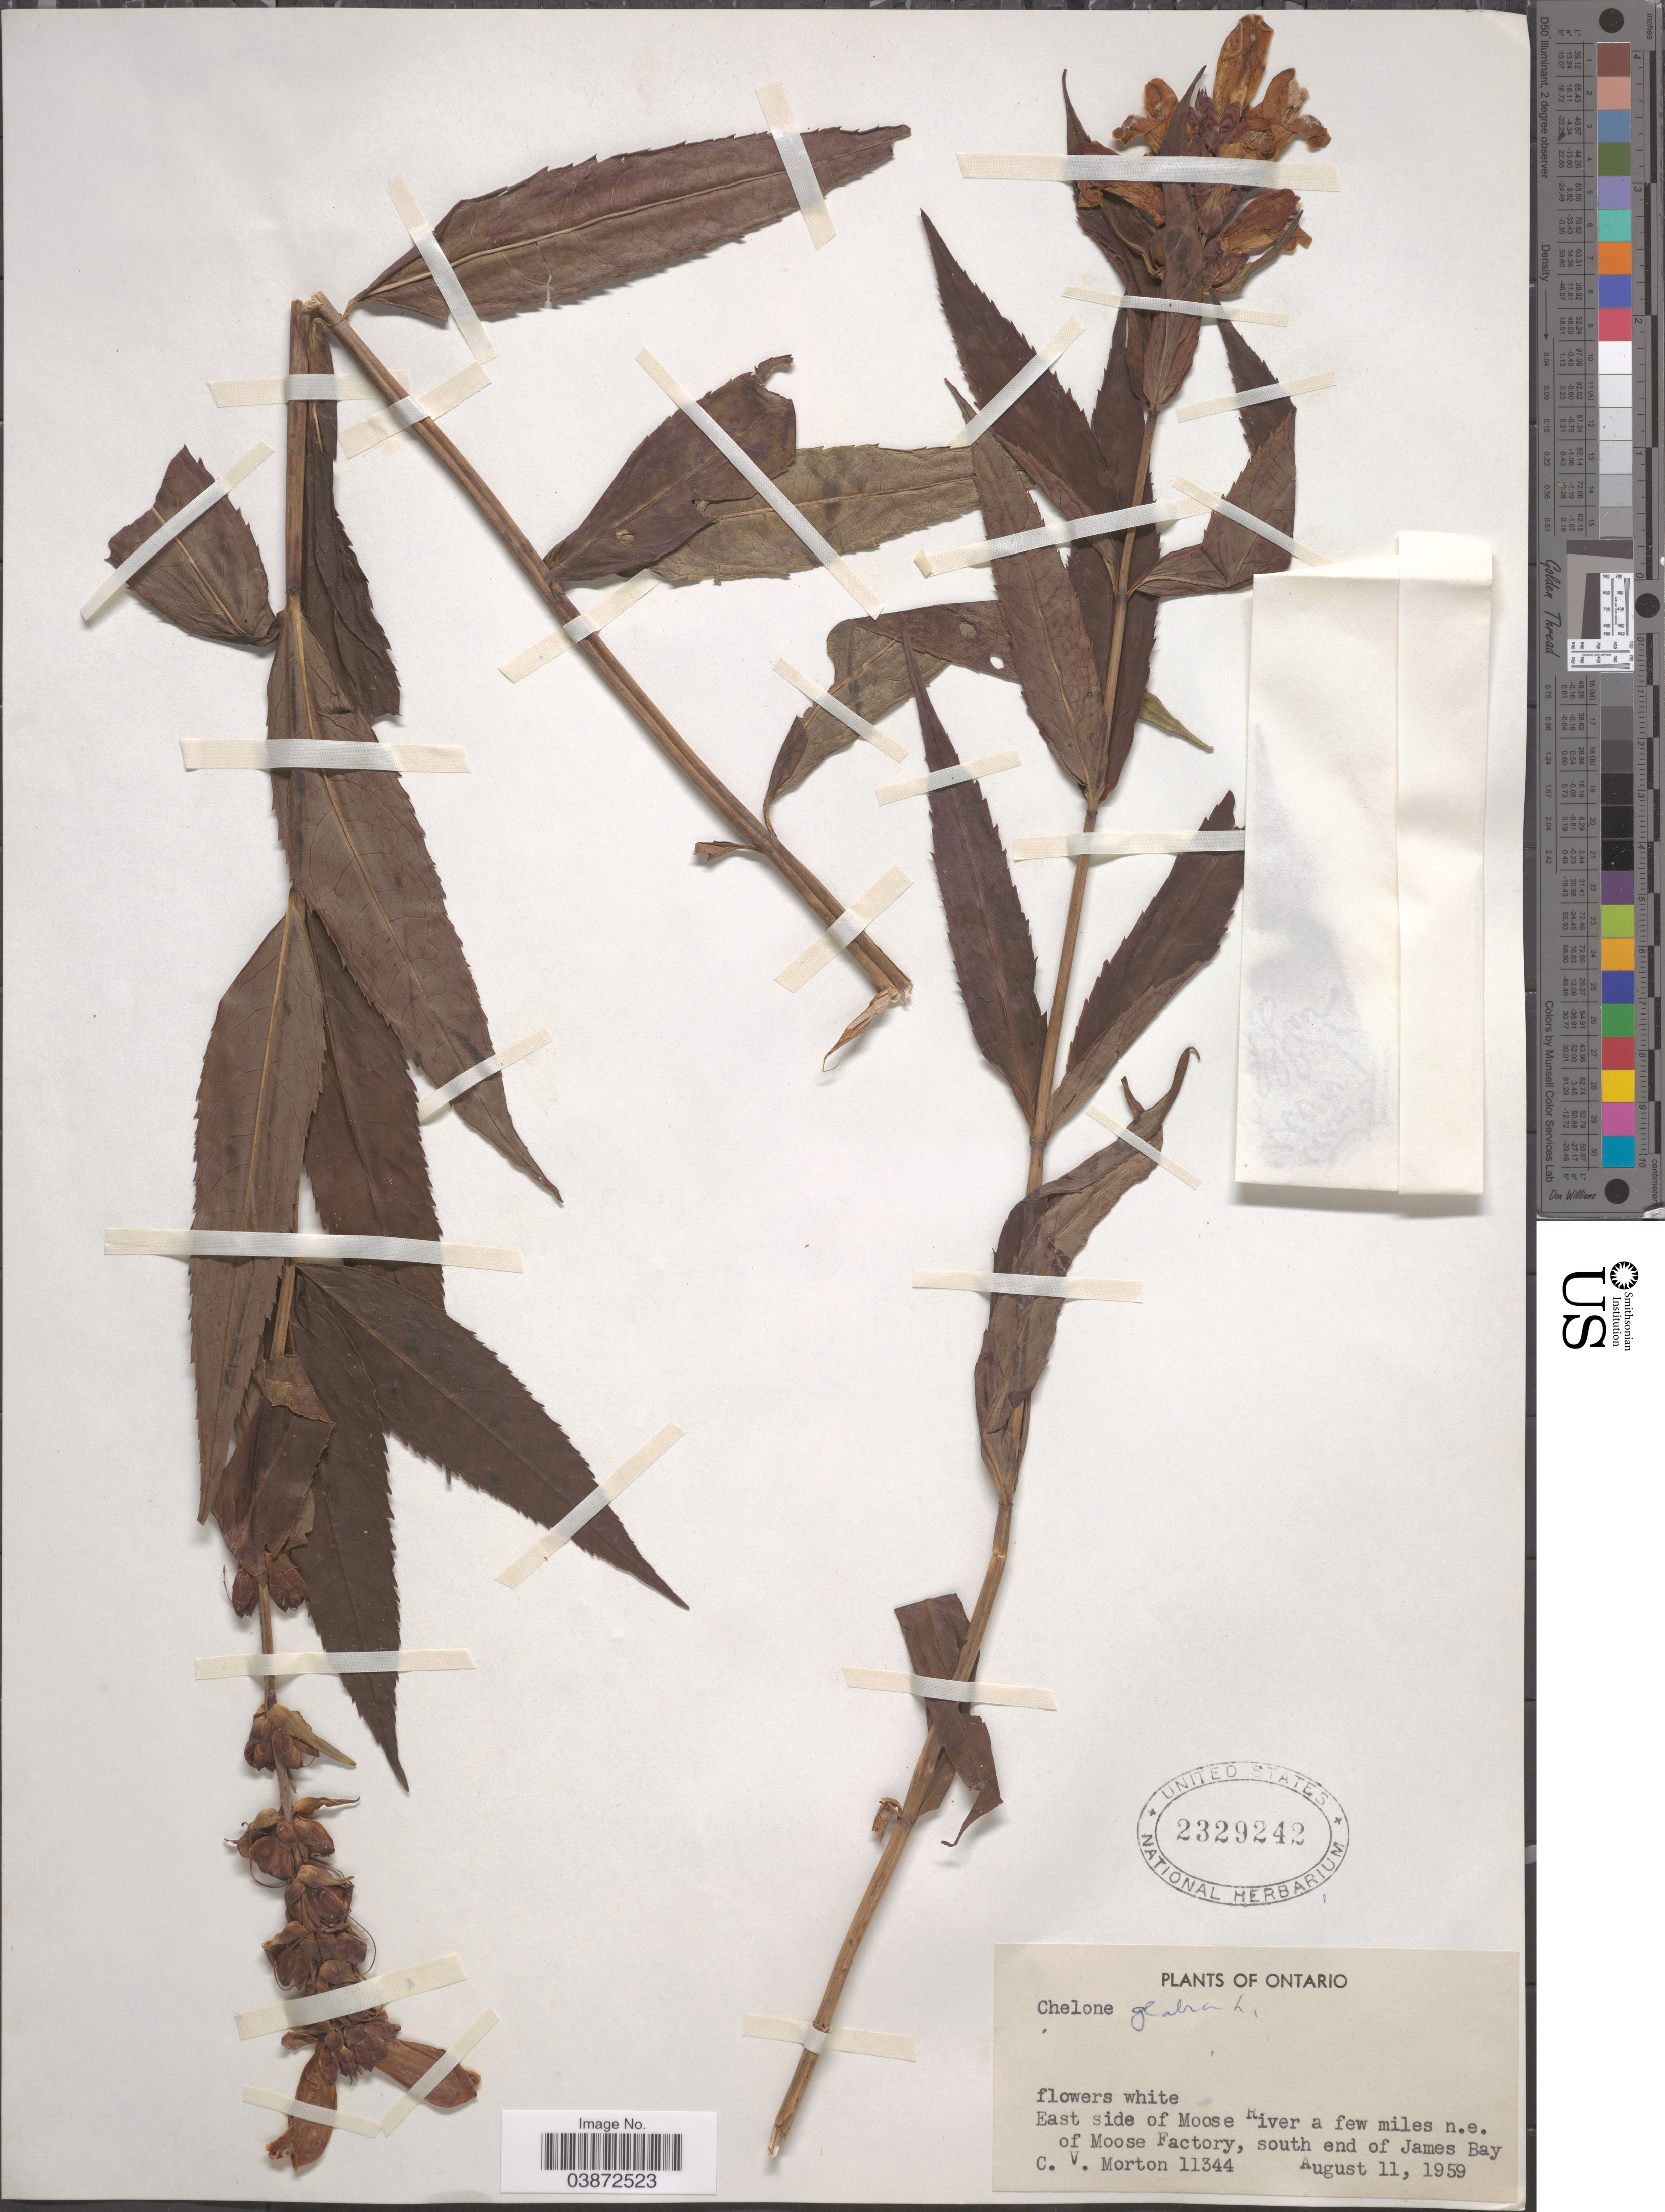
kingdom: Plantae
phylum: Tracheophyta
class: Magnoliopsida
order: Lamiales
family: Plantaginaceae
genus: Chelone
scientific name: Chelone glabra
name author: L.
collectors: C. V. Morton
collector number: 11344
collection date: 1959-08-11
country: Canada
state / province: Ontario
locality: East side of Moose River a few miles n.e. of Moose Factory, south end of James Bay.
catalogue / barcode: US 2329242